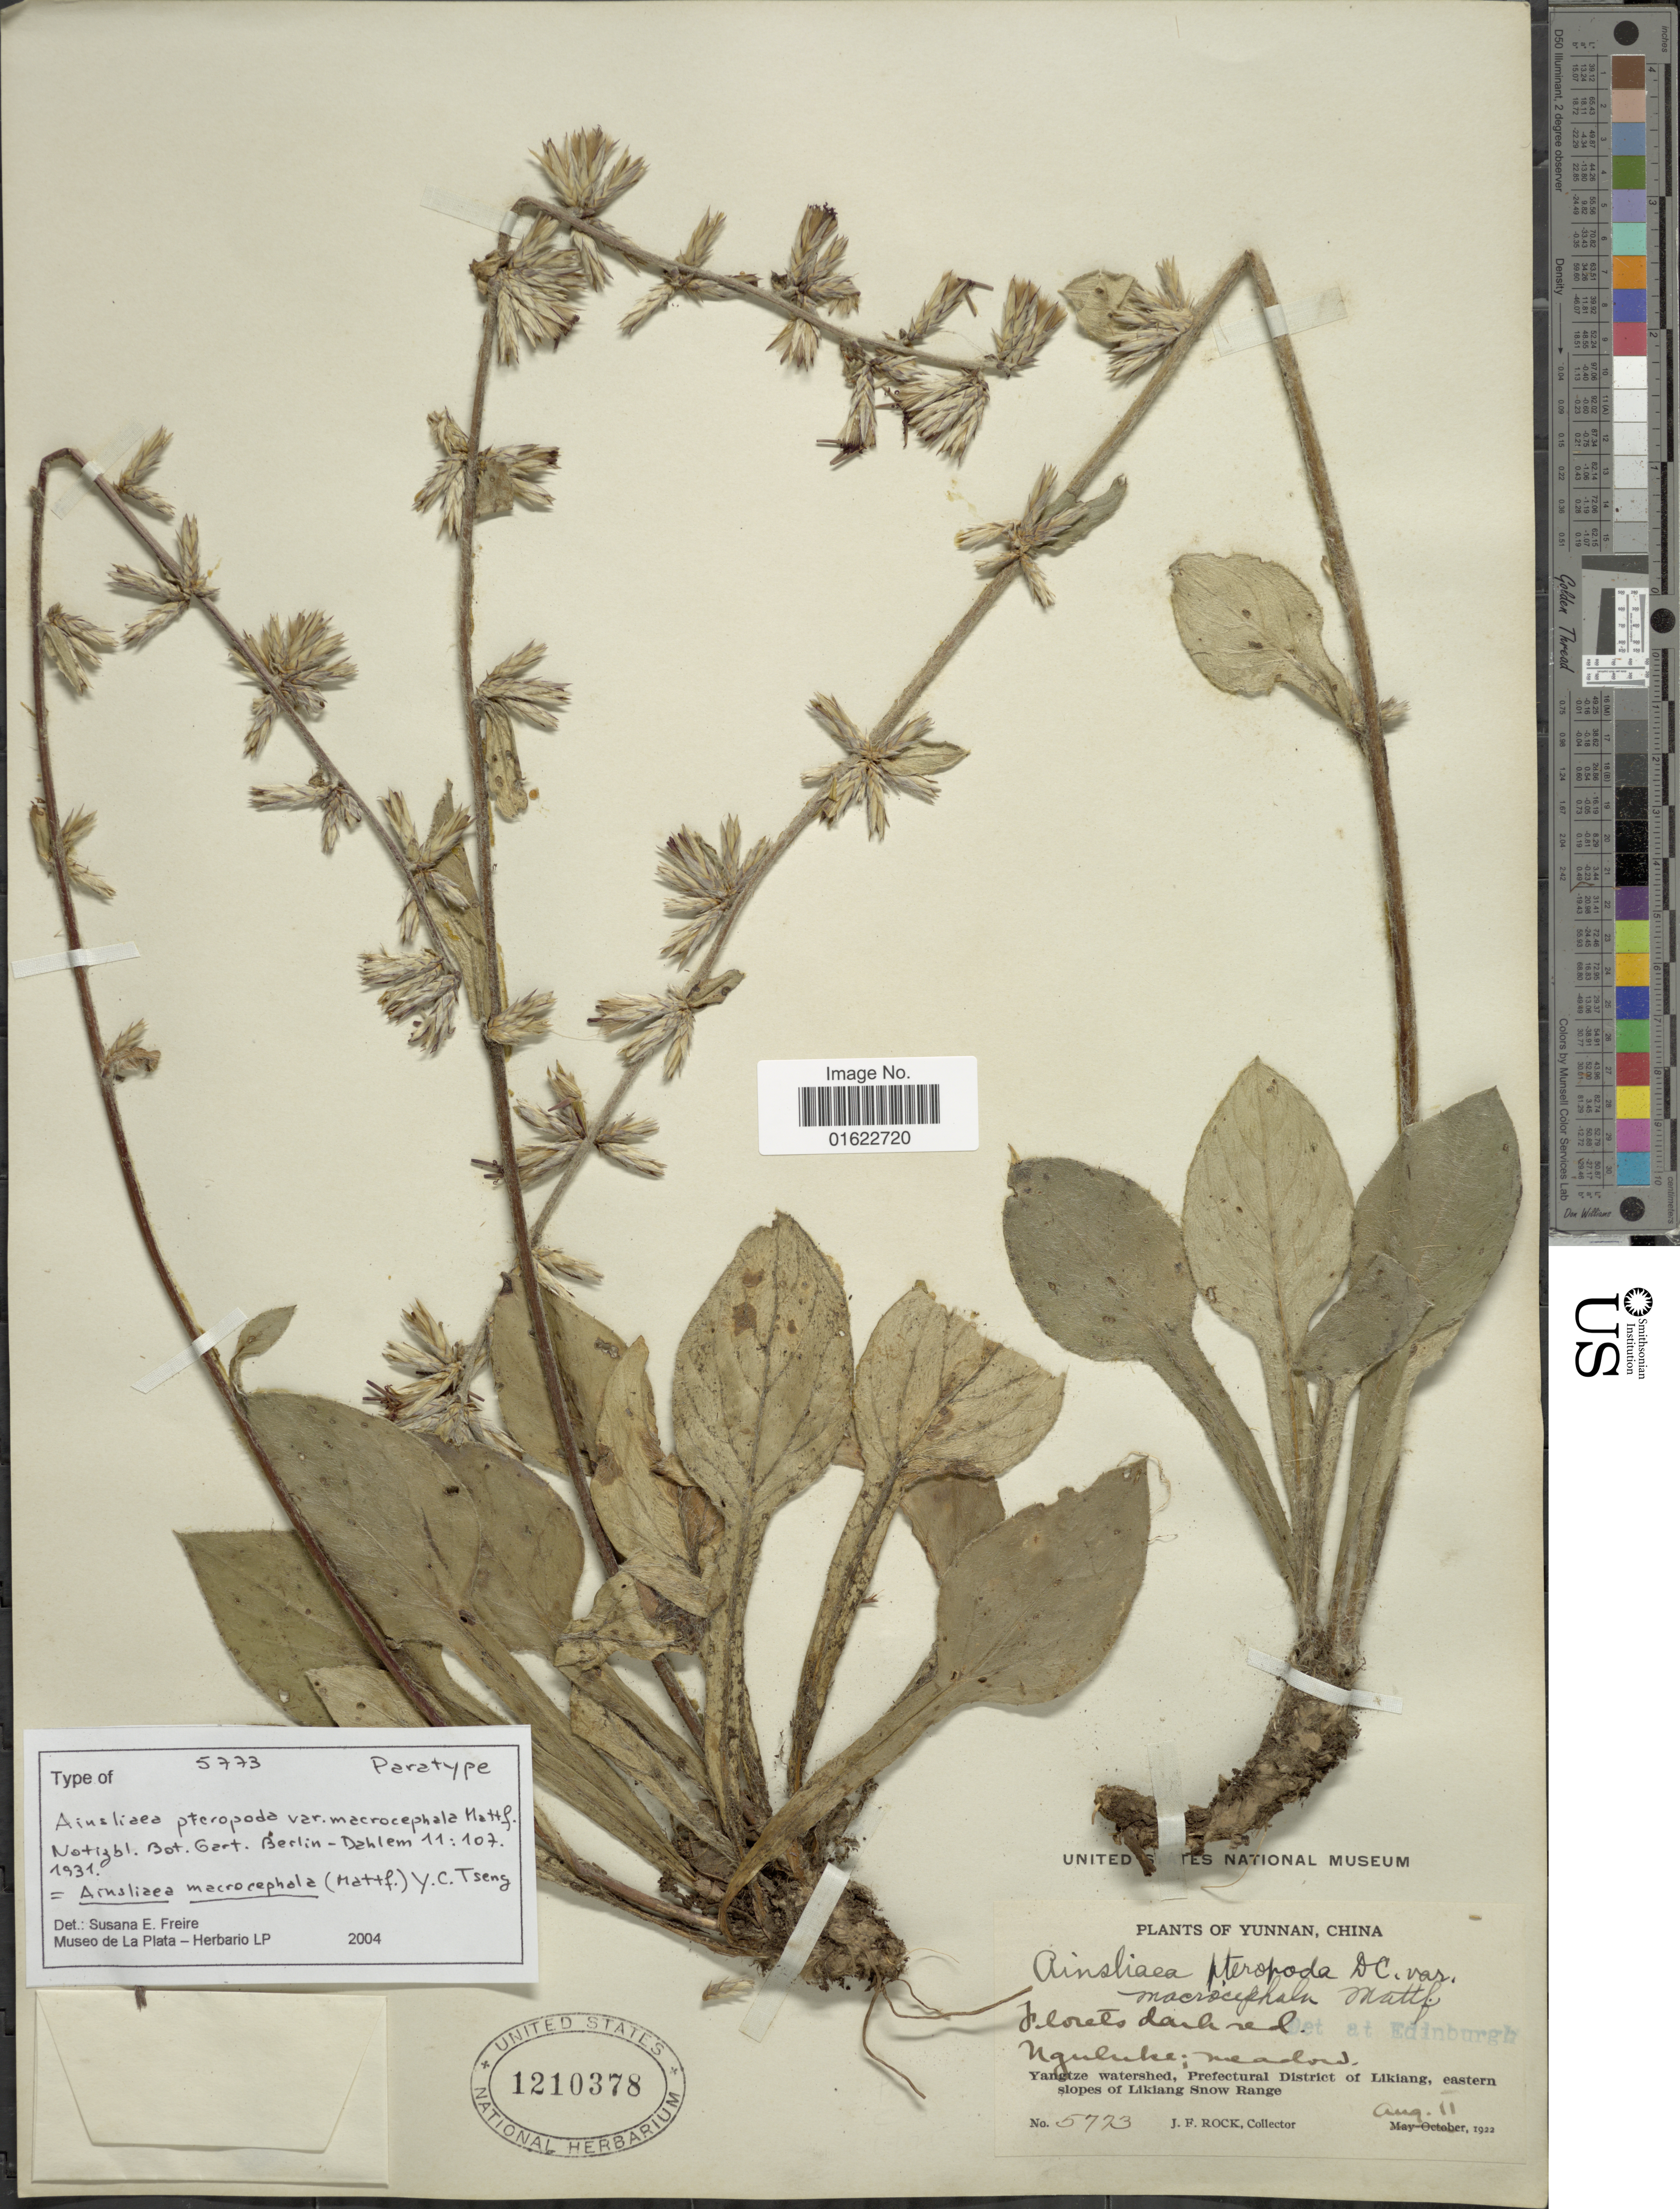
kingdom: Plantae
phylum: Tracheophyta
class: Magnoliopsida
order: Asterales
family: Asteraceae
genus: Ainsliaea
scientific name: Ainsliaea macrocephala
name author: (Mattf.) Y.C. Tseng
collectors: J. Rock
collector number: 5723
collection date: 1922-08-11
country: China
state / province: Yunnan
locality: Yangtze watershed, Prefectural District of Likiang, eastern slopes of Likiang Snow Range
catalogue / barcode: US 1210378